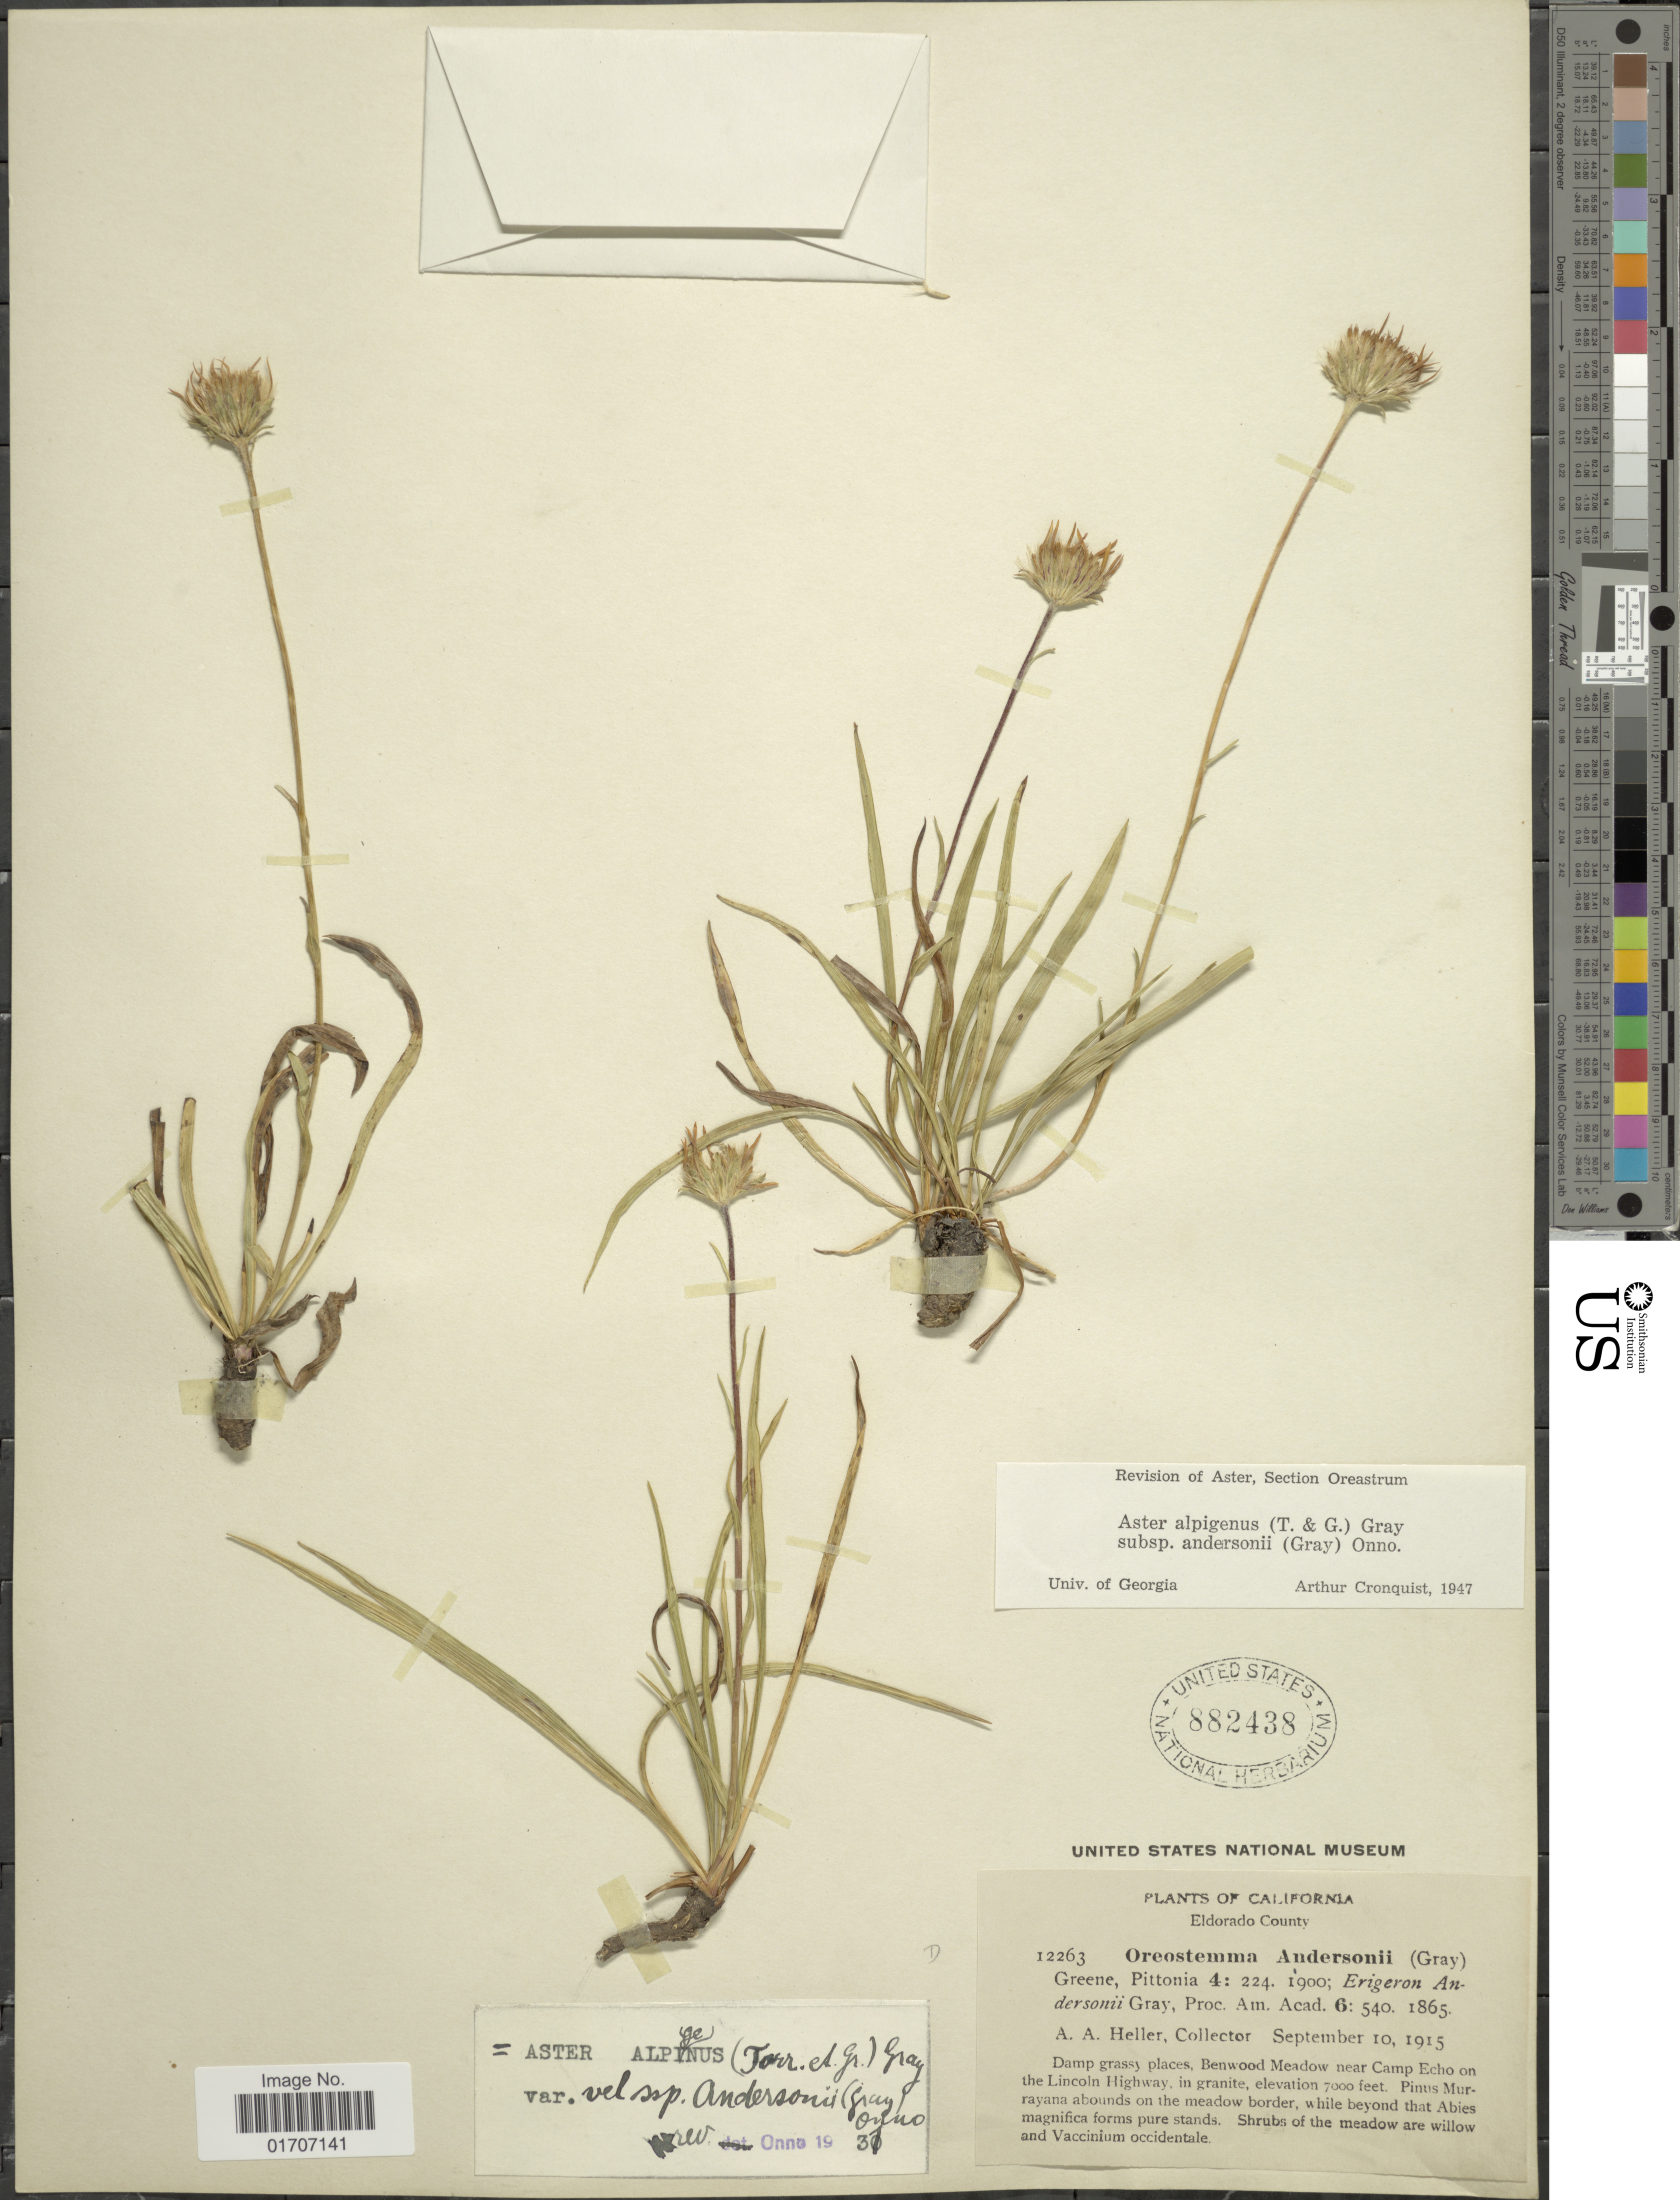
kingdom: Plantae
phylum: Tracheophyta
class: Magnoliopsida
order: Asterales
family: Asteraceae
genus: Oreostemma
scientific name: Oreostemma alpigenum var. andersonii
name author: (A. Gray) G.L. Nesom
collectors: A. A. Heller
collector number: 12263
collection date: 1915-09-10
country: United States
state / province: California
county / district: El Dorado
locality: Eldorado County. Damp grassy places, Benwood Meadow near Camp Echo on the Lincoln Highway.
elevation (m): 2134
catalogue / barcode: US 882438